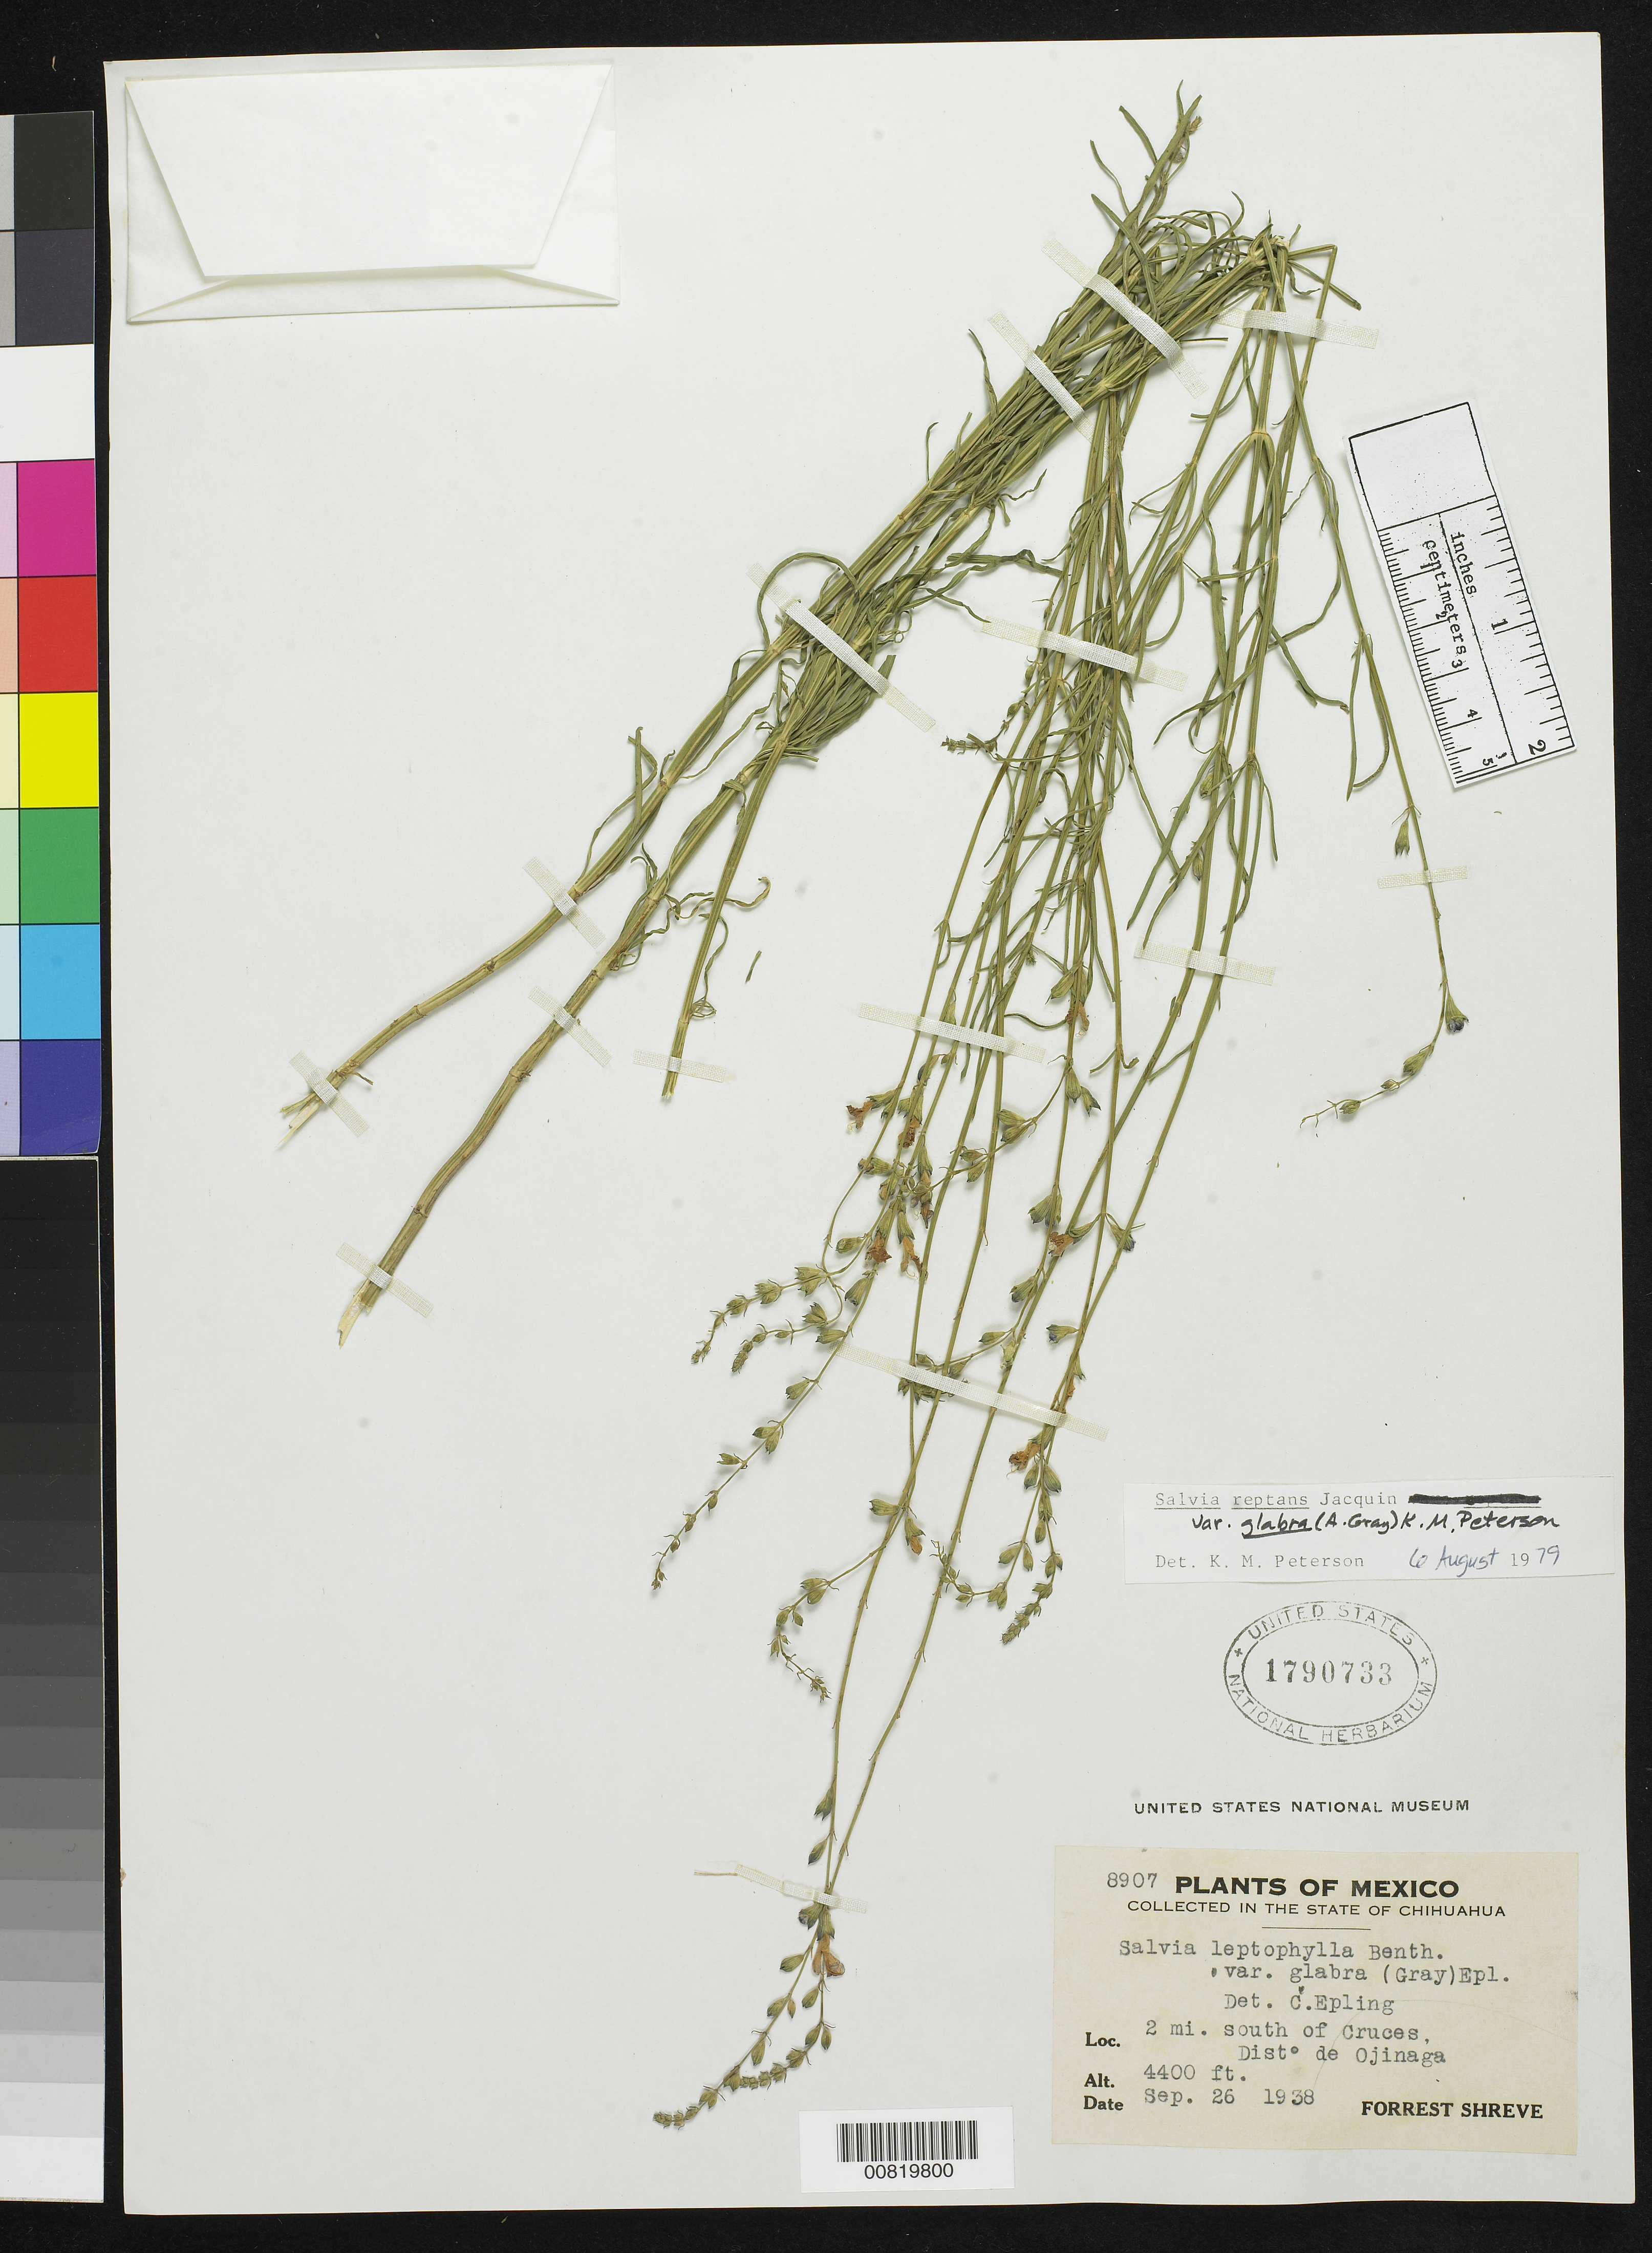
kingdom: Plantae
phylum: Tracheophyta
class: Magnoliopsida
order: Lamiales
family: Lamiaceae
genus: Salvia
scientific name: Salvia reptans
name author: Jacq.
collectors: F. Shreve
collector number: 8907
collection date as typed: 26 Sep 1938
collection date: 1938-09-26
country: Mexico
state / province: Chihuahua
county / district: Ojinaga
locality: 2 mi. south of Cruces, Municipio de Ojinaga, Chihuahua.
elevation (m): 1341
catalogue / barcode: US 1790733